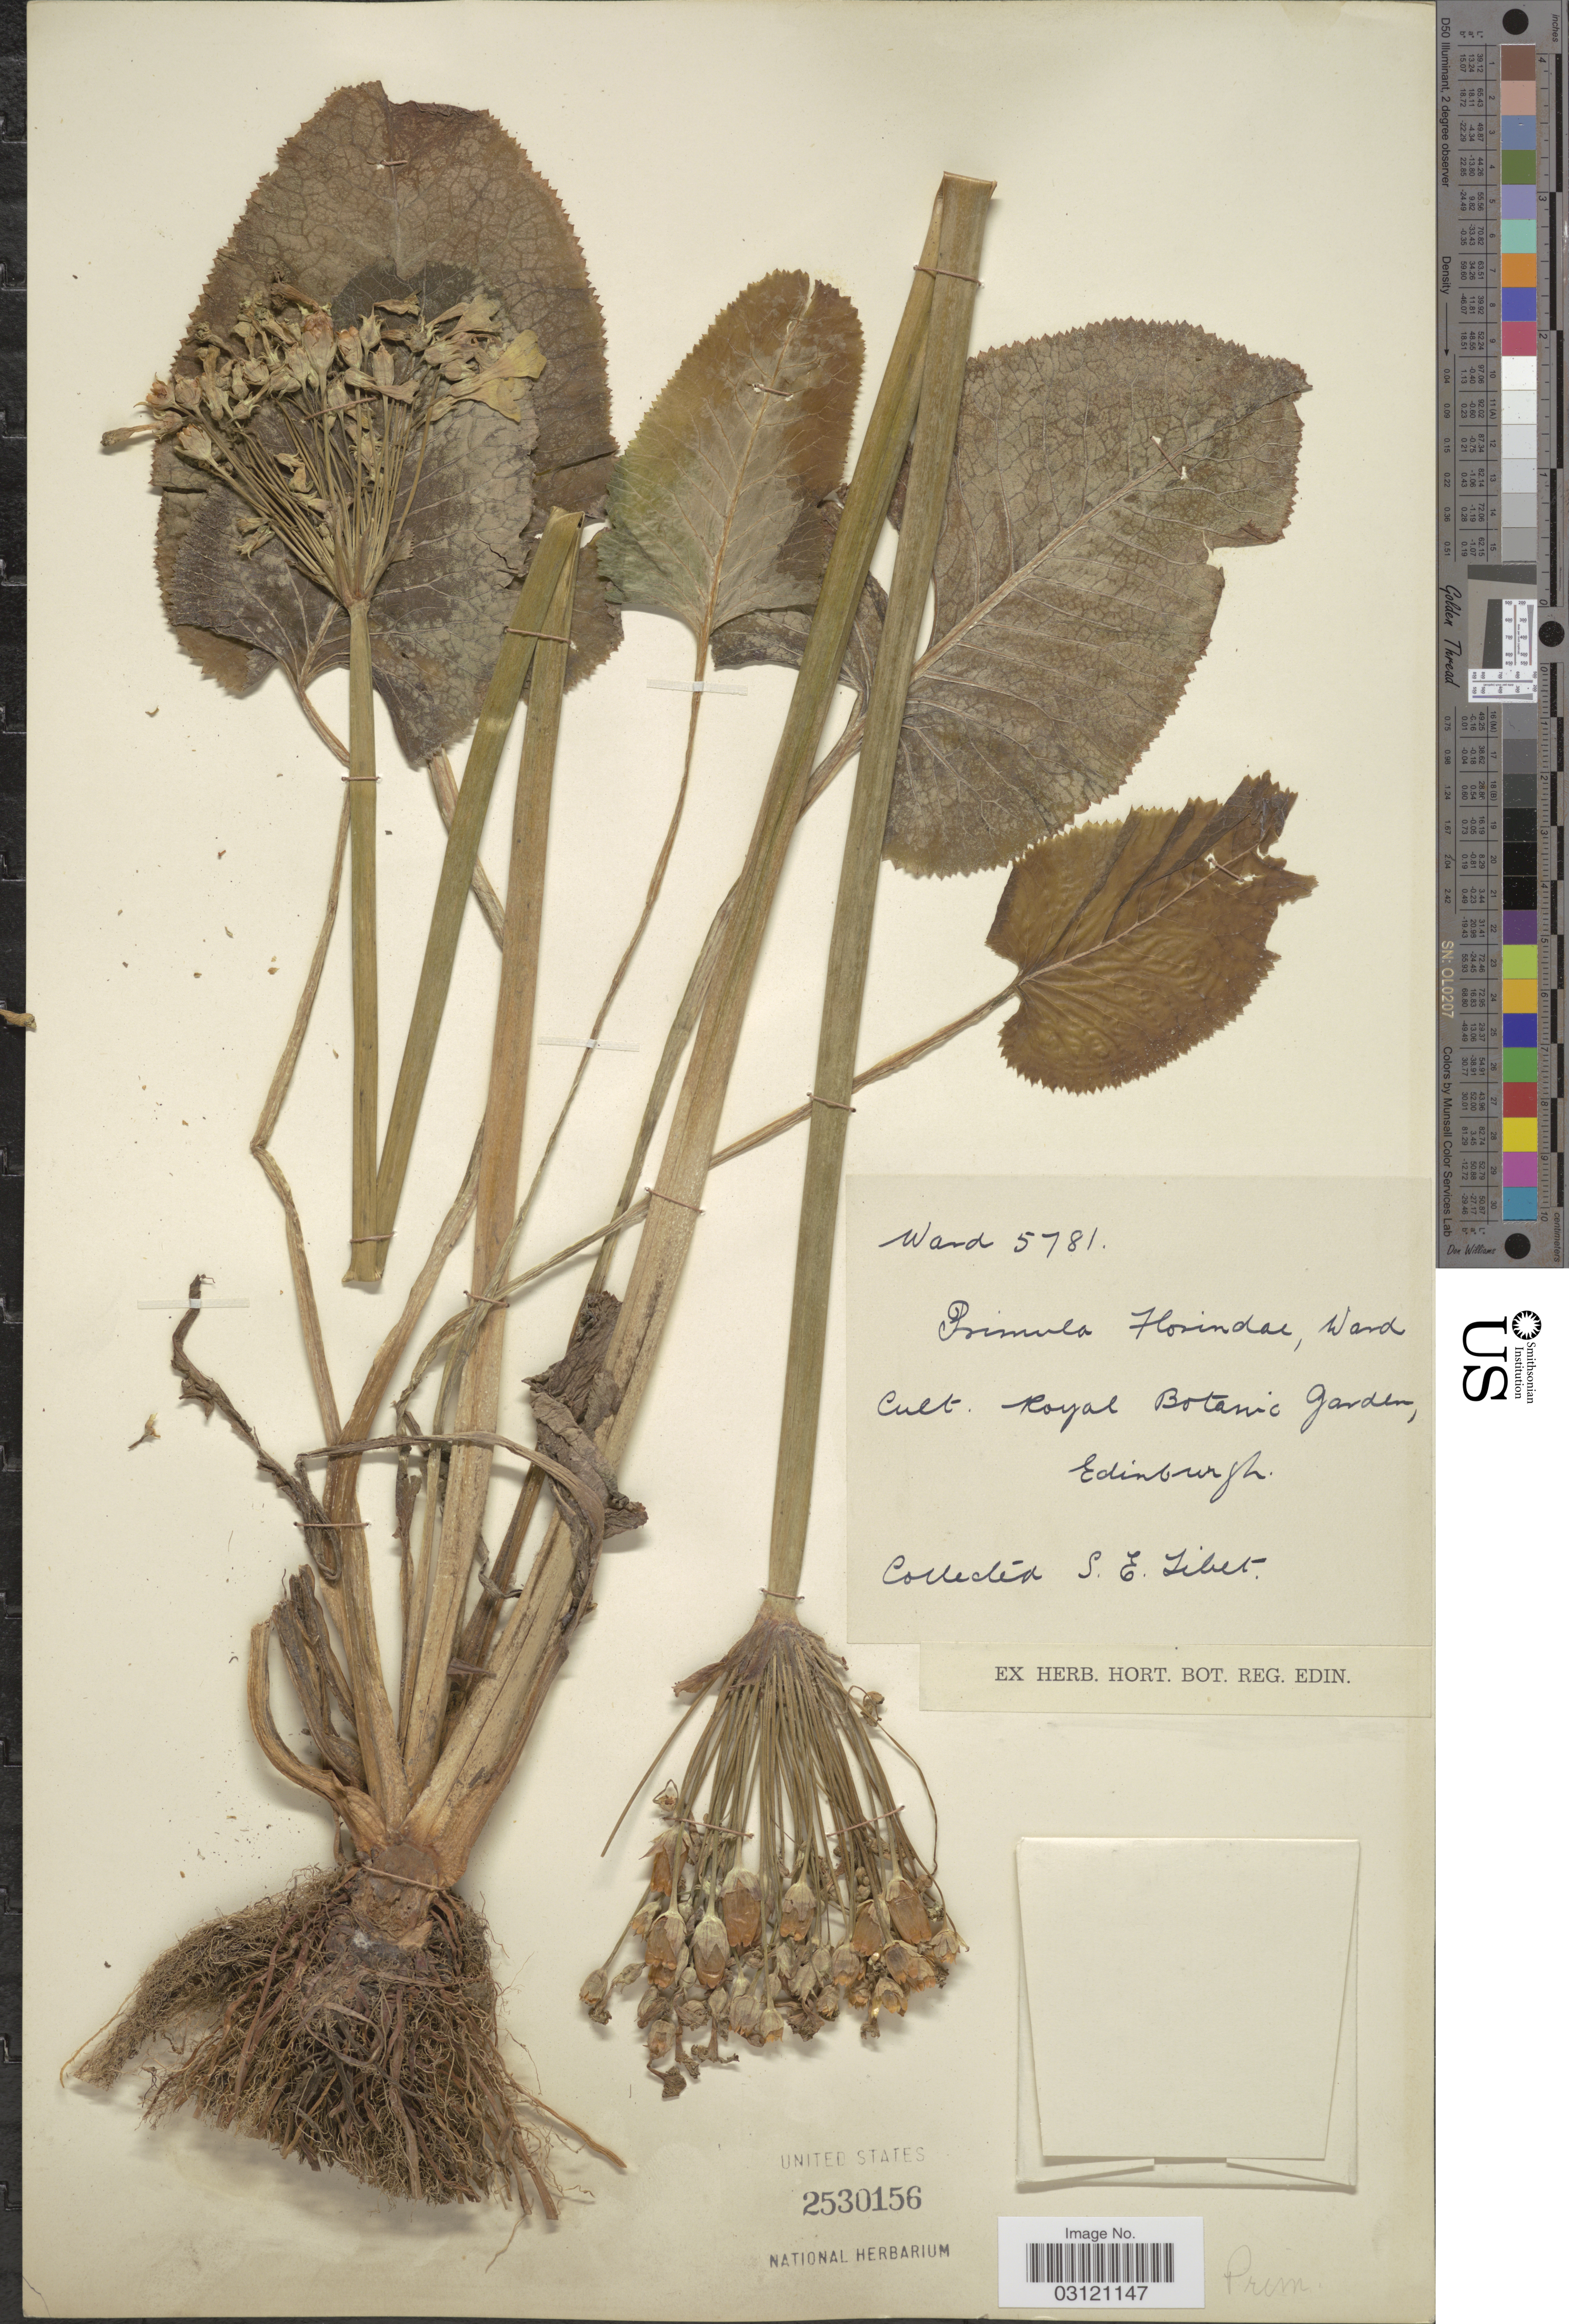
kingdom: Plantae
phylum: Tracheophyta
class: Magnoliopsida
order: Ericales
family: Primulaceae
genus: Primula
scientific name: Primula florindae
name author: Kingdon-Ward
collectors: -- Ward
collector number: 5781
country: United Kingdom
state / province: Scotland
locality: Cult. Royal Botanic Garden, Edinburgh.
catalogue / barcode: US 2530156